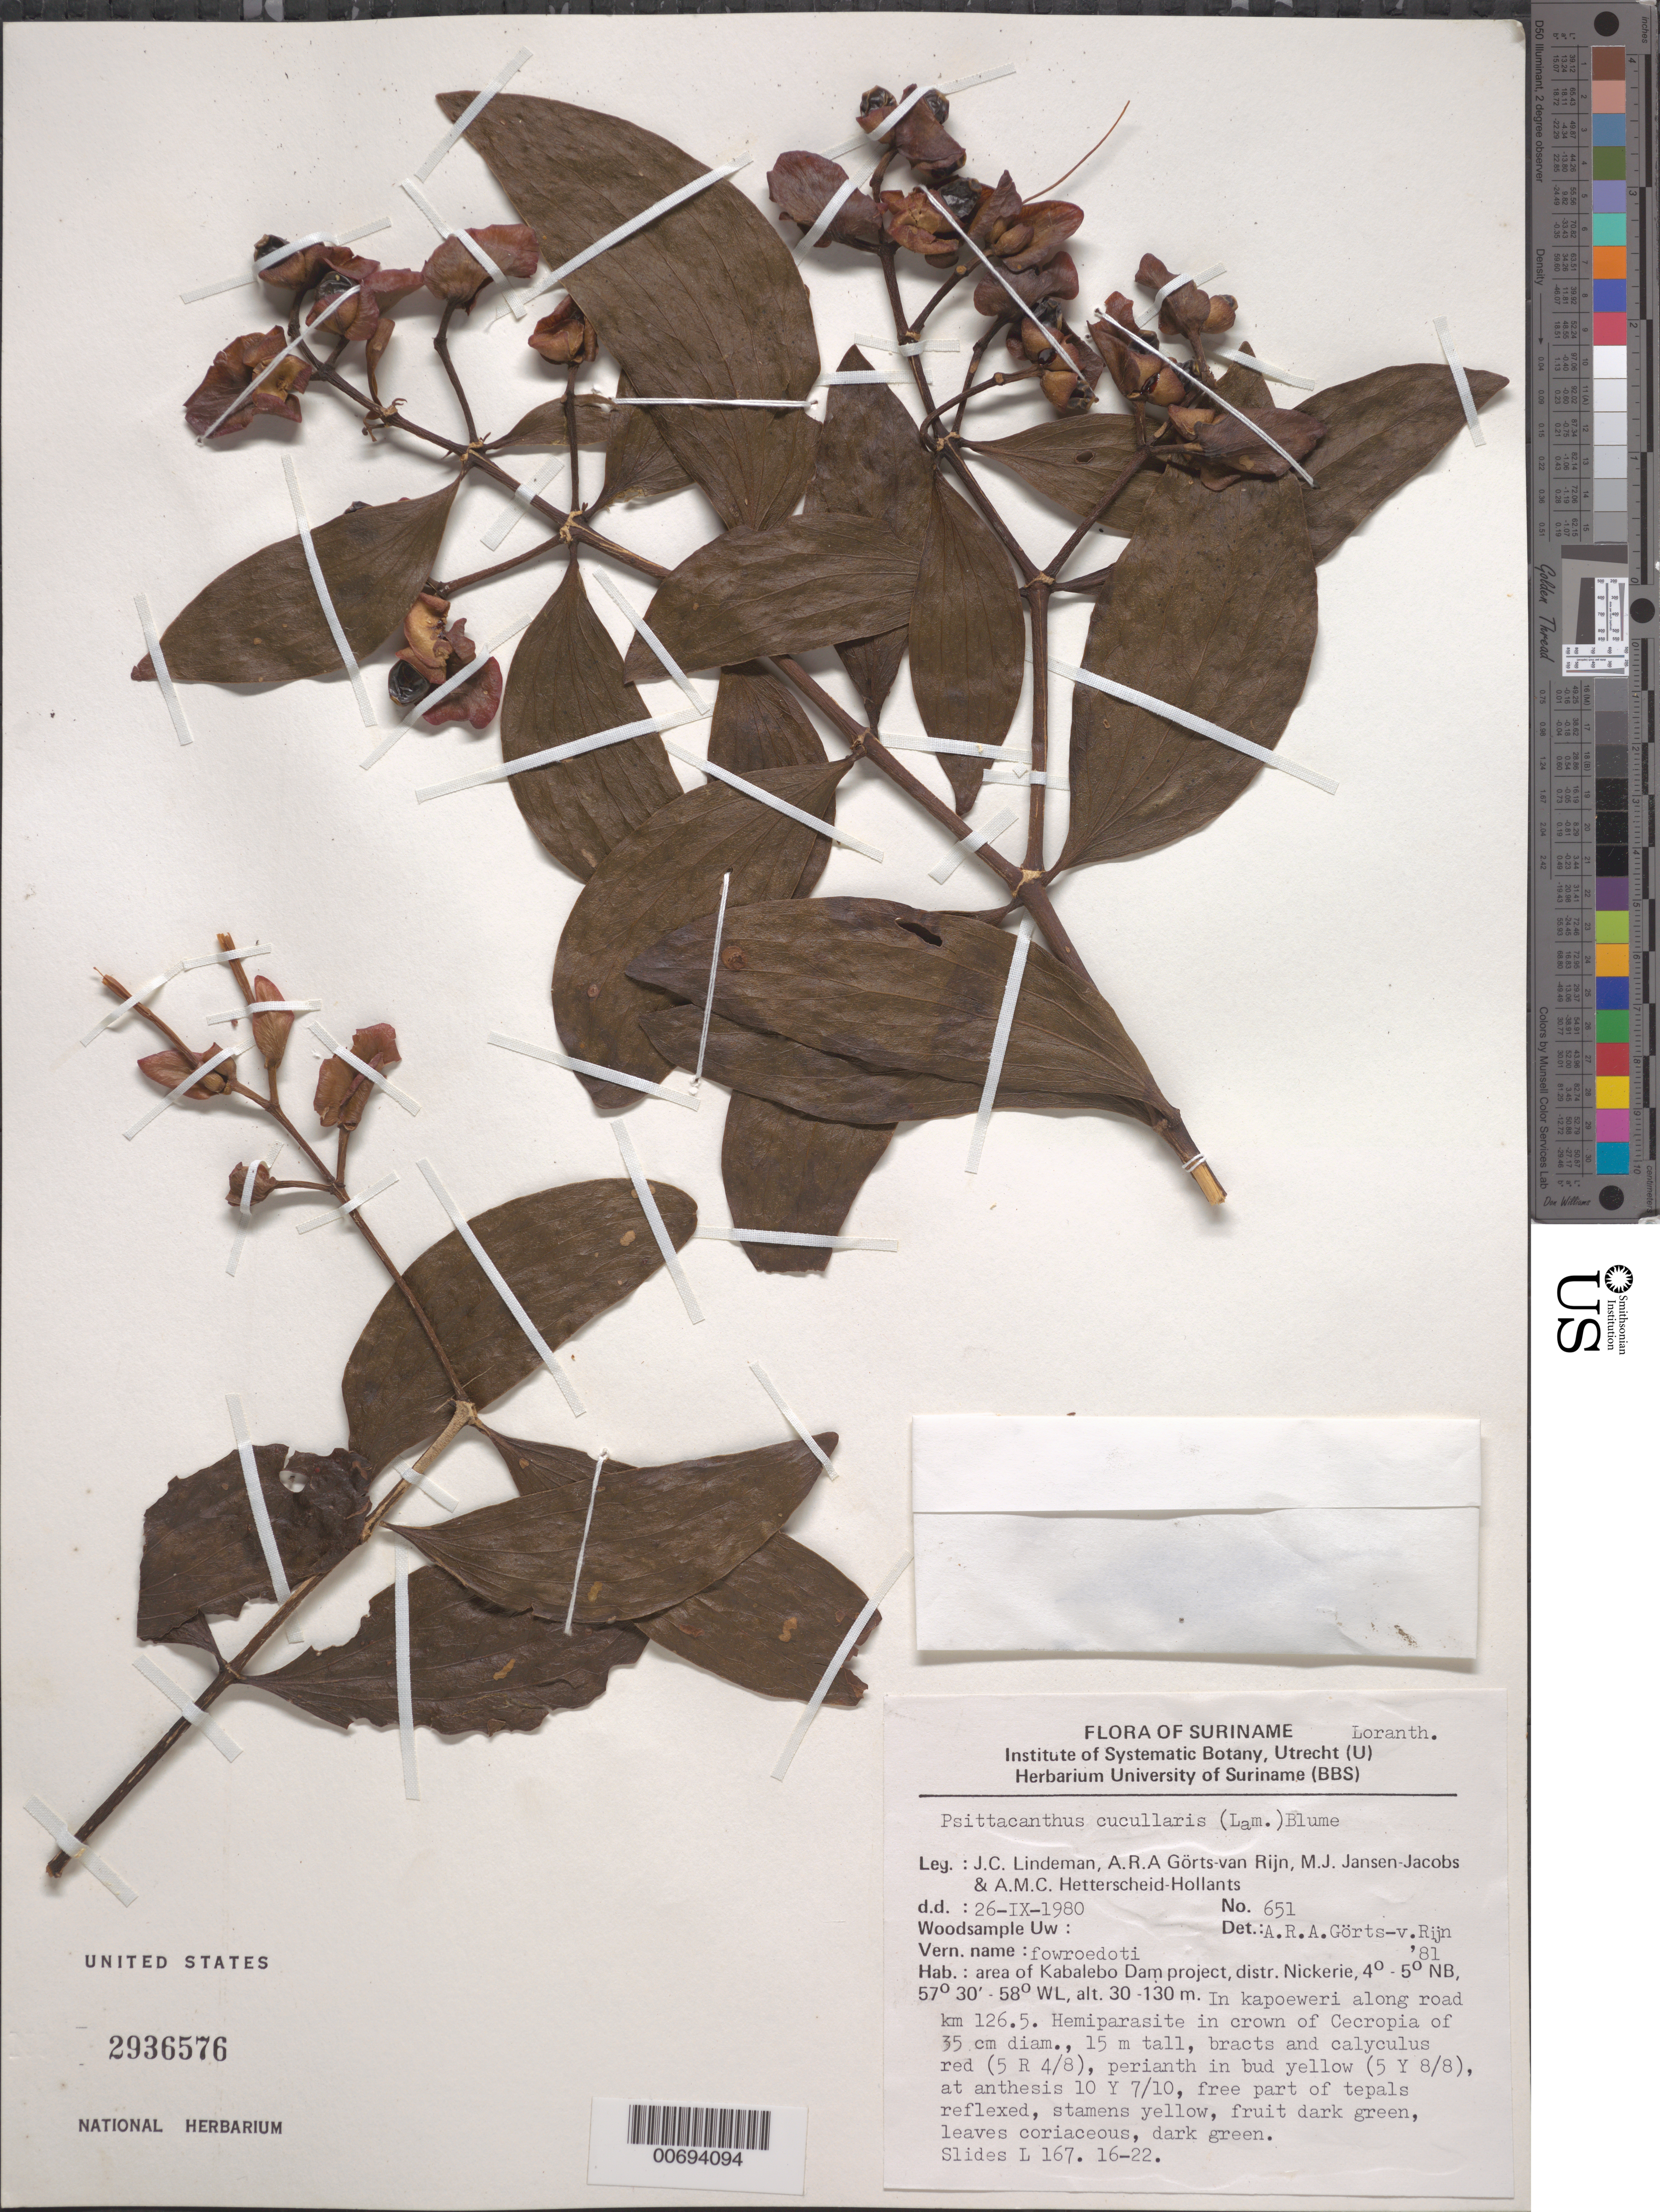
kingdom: Plantae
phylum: Tracheophyta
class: Magnoliopsida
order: Santalales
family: Loranthaceae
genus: Psittacanthus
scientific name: Psittacanthus cucullaris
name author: (Lam.) Blume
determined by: Görts-van Rijn, A. R. A.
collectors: J. C. Lindeman, A. .R. A. Görts-van Rijn, M. J. Jansen-Jacobs & A. Hetterscheid-Hollants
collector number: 80 651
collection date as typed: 26-Sep-80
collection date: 1980-09-26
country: Suriname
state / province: Nickerie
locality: Kabalebo Dam project area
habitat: In kapoeweri along road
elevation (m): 30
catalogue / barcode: US 2936576